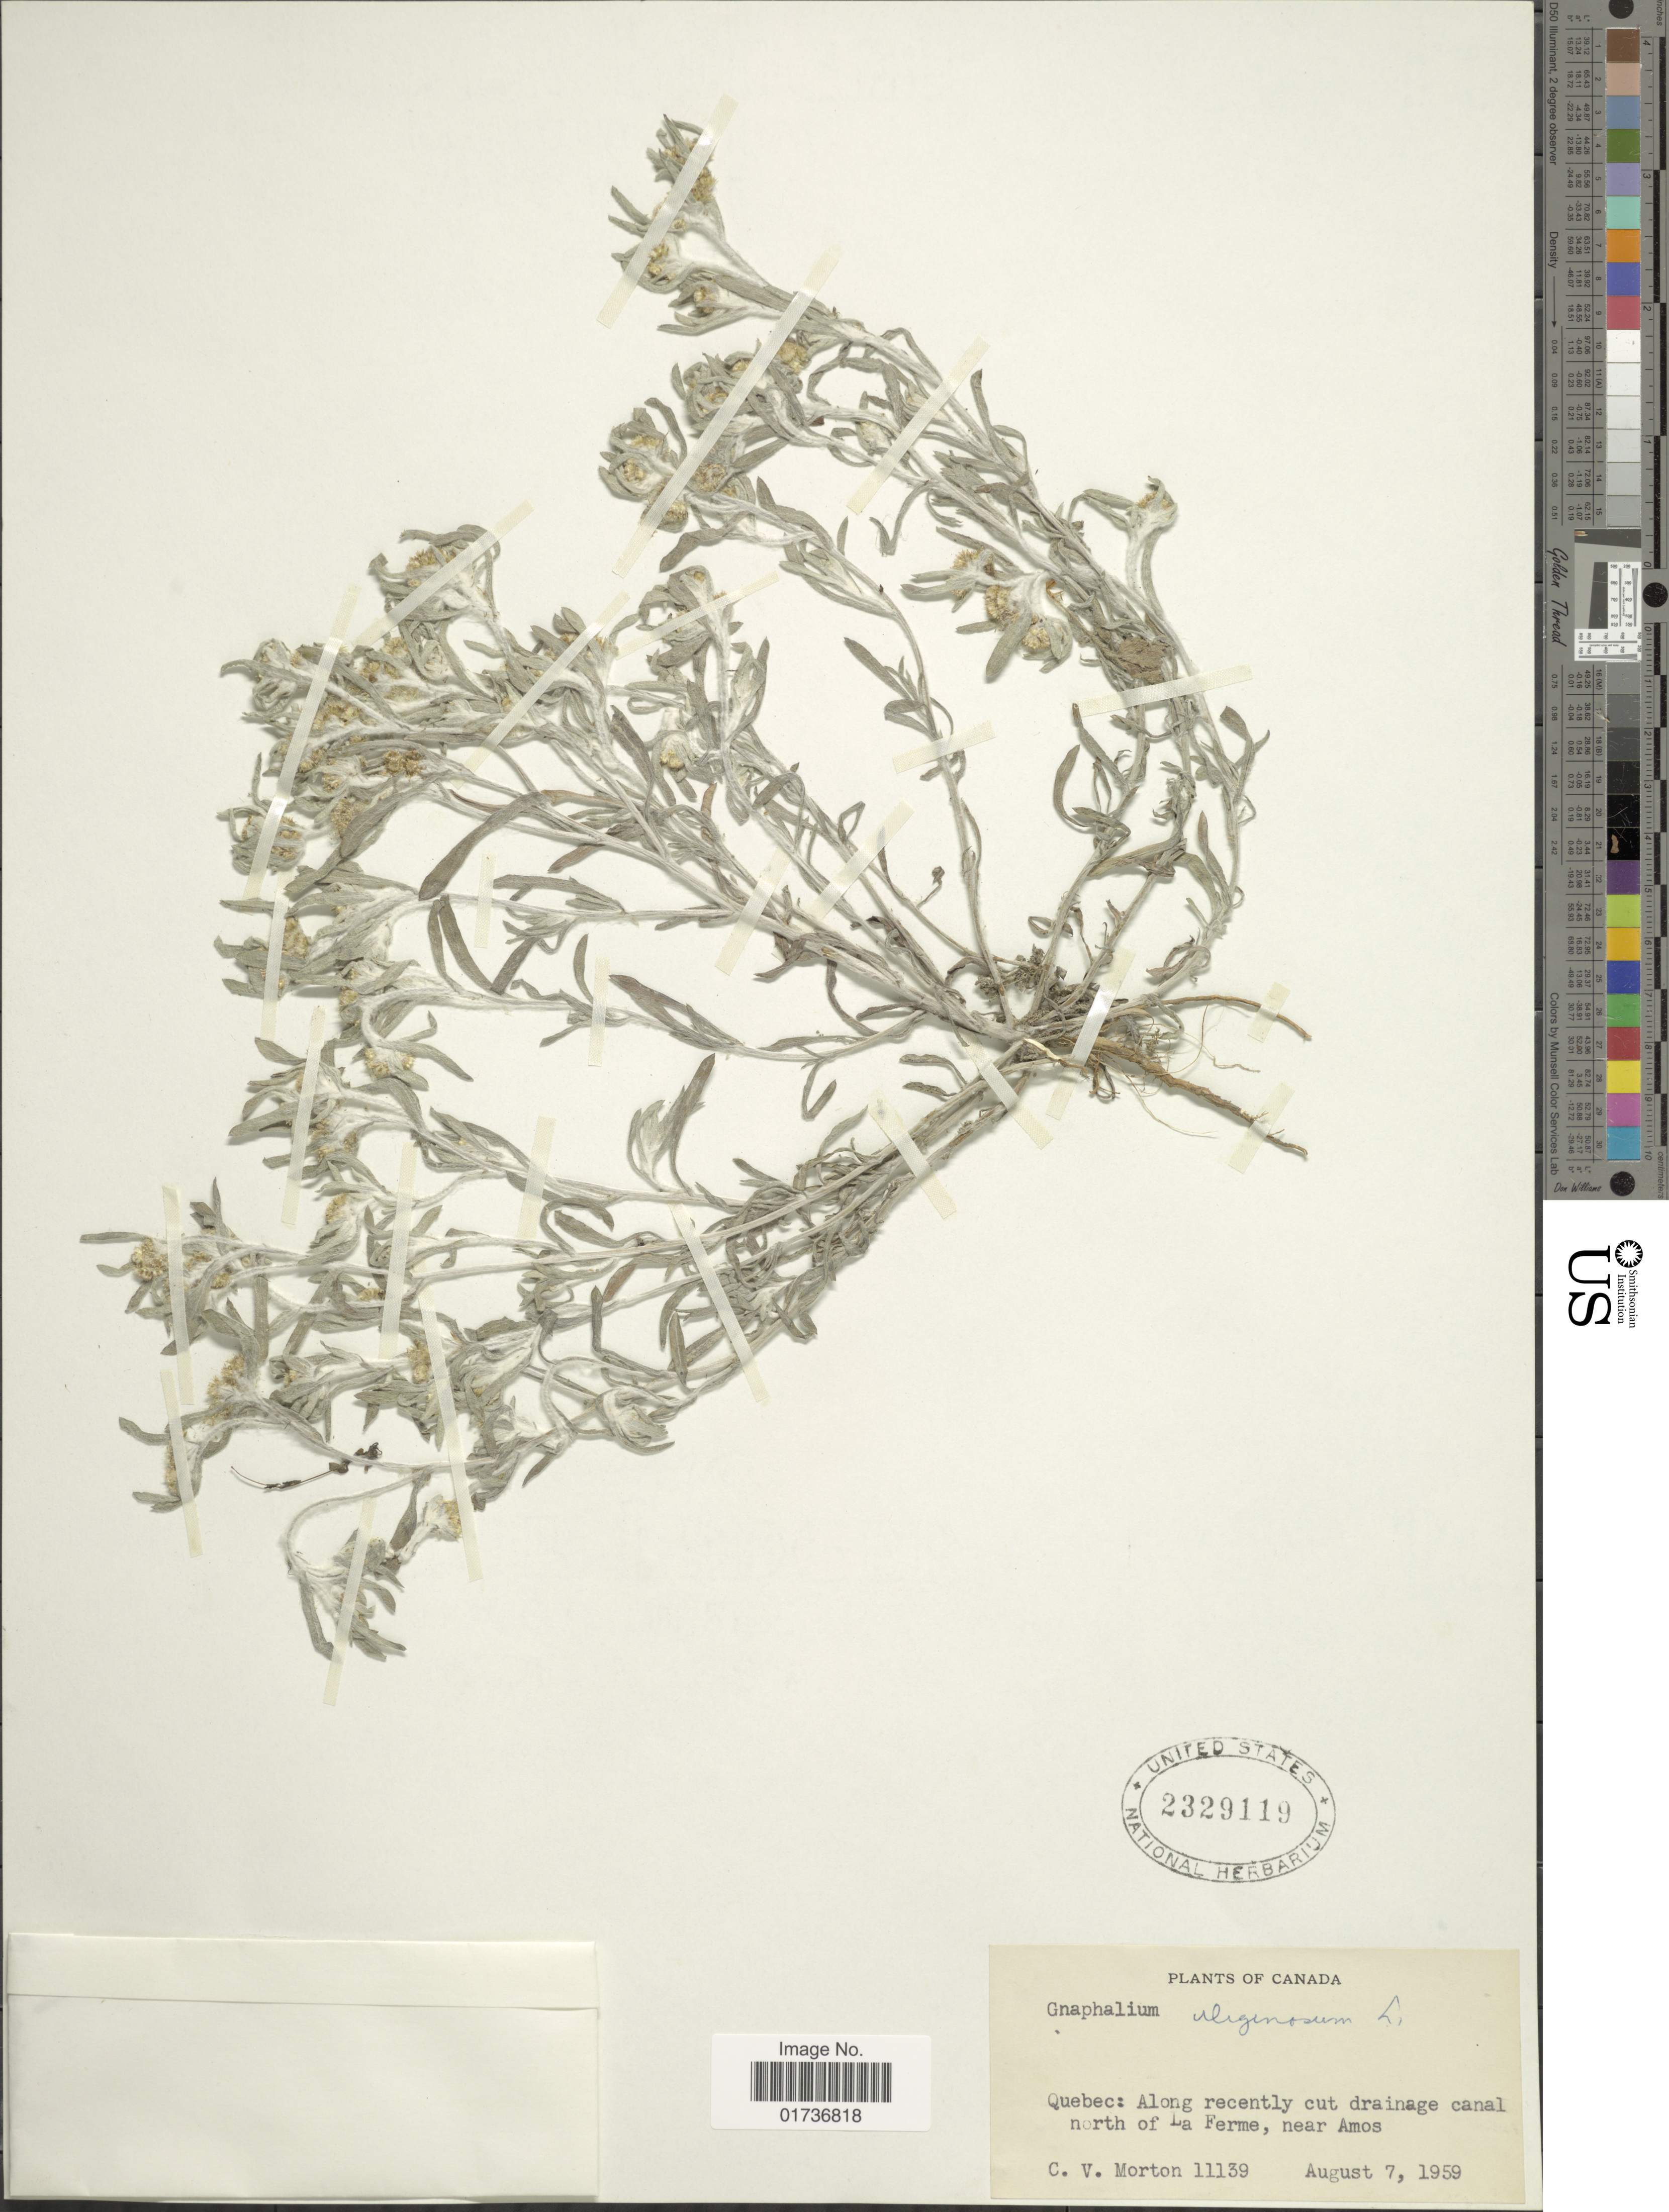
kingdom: Plantae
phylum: Tracheophyta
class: Magnoliopsida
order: Asterales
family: Asteraceae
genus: Gnaphalium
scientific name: Gnaphalium uliginosum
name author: L.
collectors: C. V. Morton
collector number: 11139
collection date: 1959-08-07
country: Canada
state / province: Quebec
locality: Along recently cut drainage canal north of La Ferme, near Amos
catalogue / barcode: US 2329119